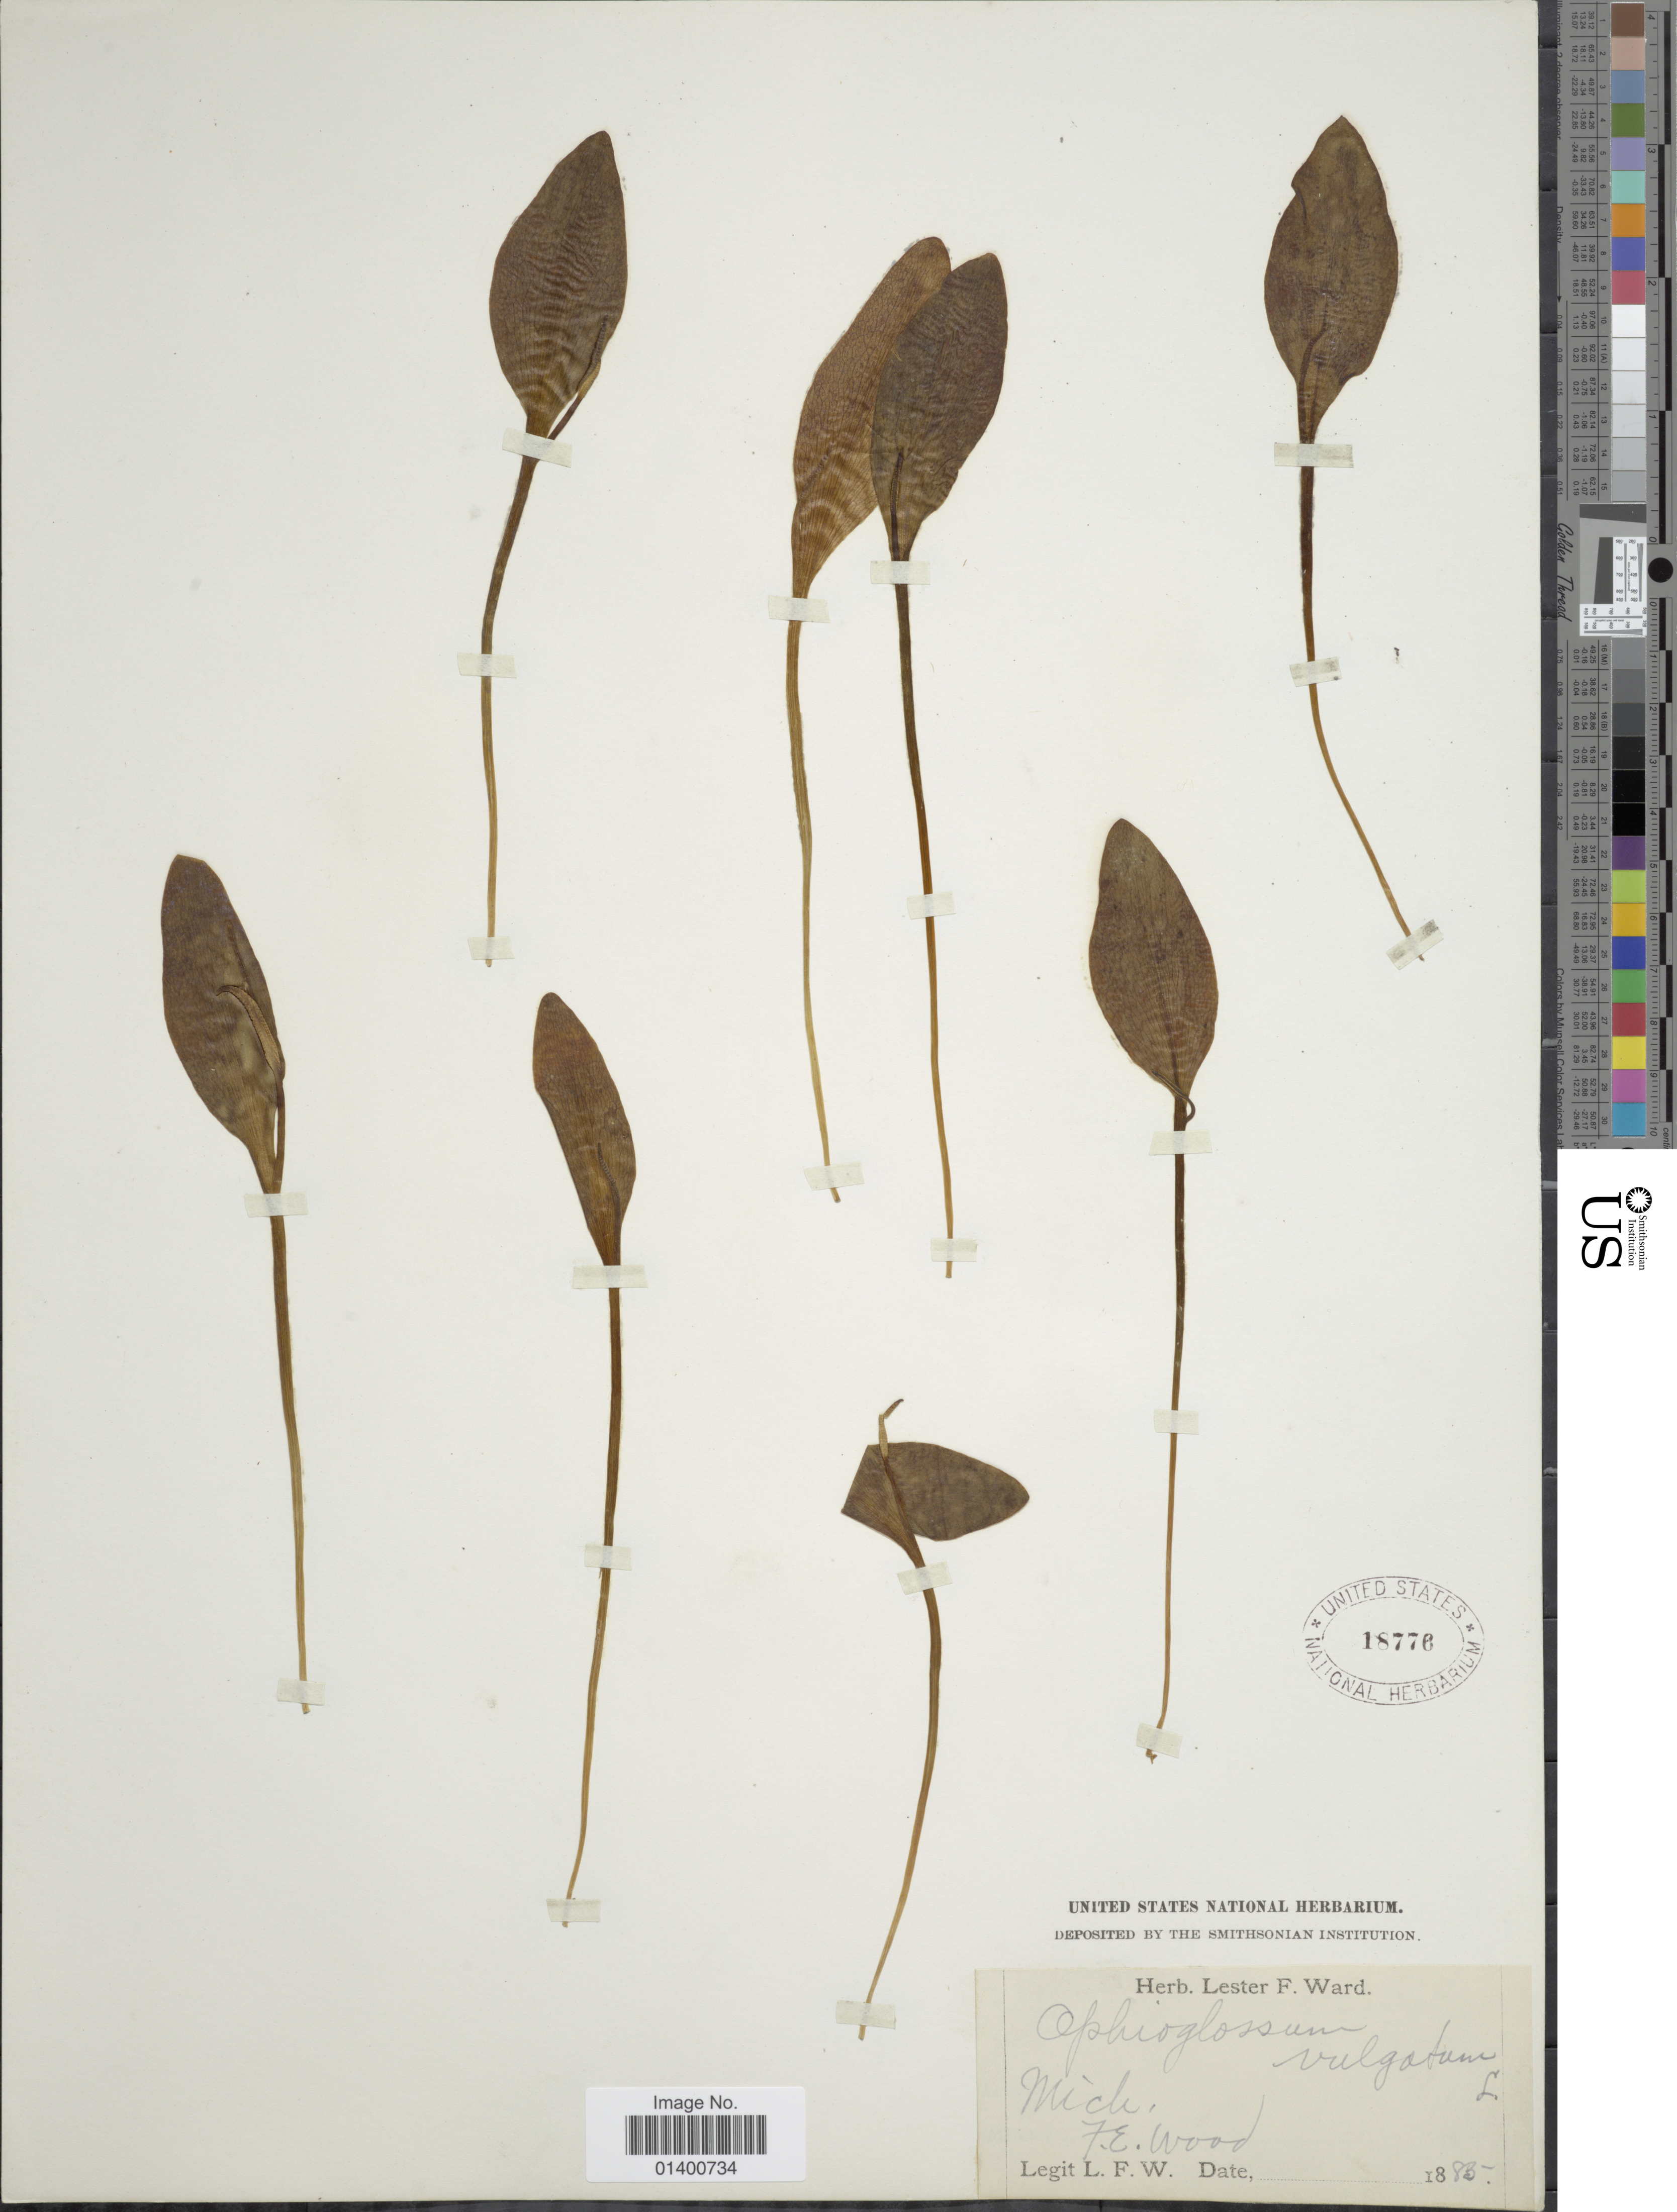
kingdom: Plantae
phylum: Tracheophyta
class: Polypodiopsida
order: Ophioglossales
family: Ophioglossaceae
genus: Ophioglossum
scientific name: Ophioglossum vulgatum var. pseudopodum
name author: (S.F. Blake) Farw.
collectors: F. Wood & L. Ward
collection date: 1885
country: United States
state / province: Michigan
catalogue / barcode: US 18776